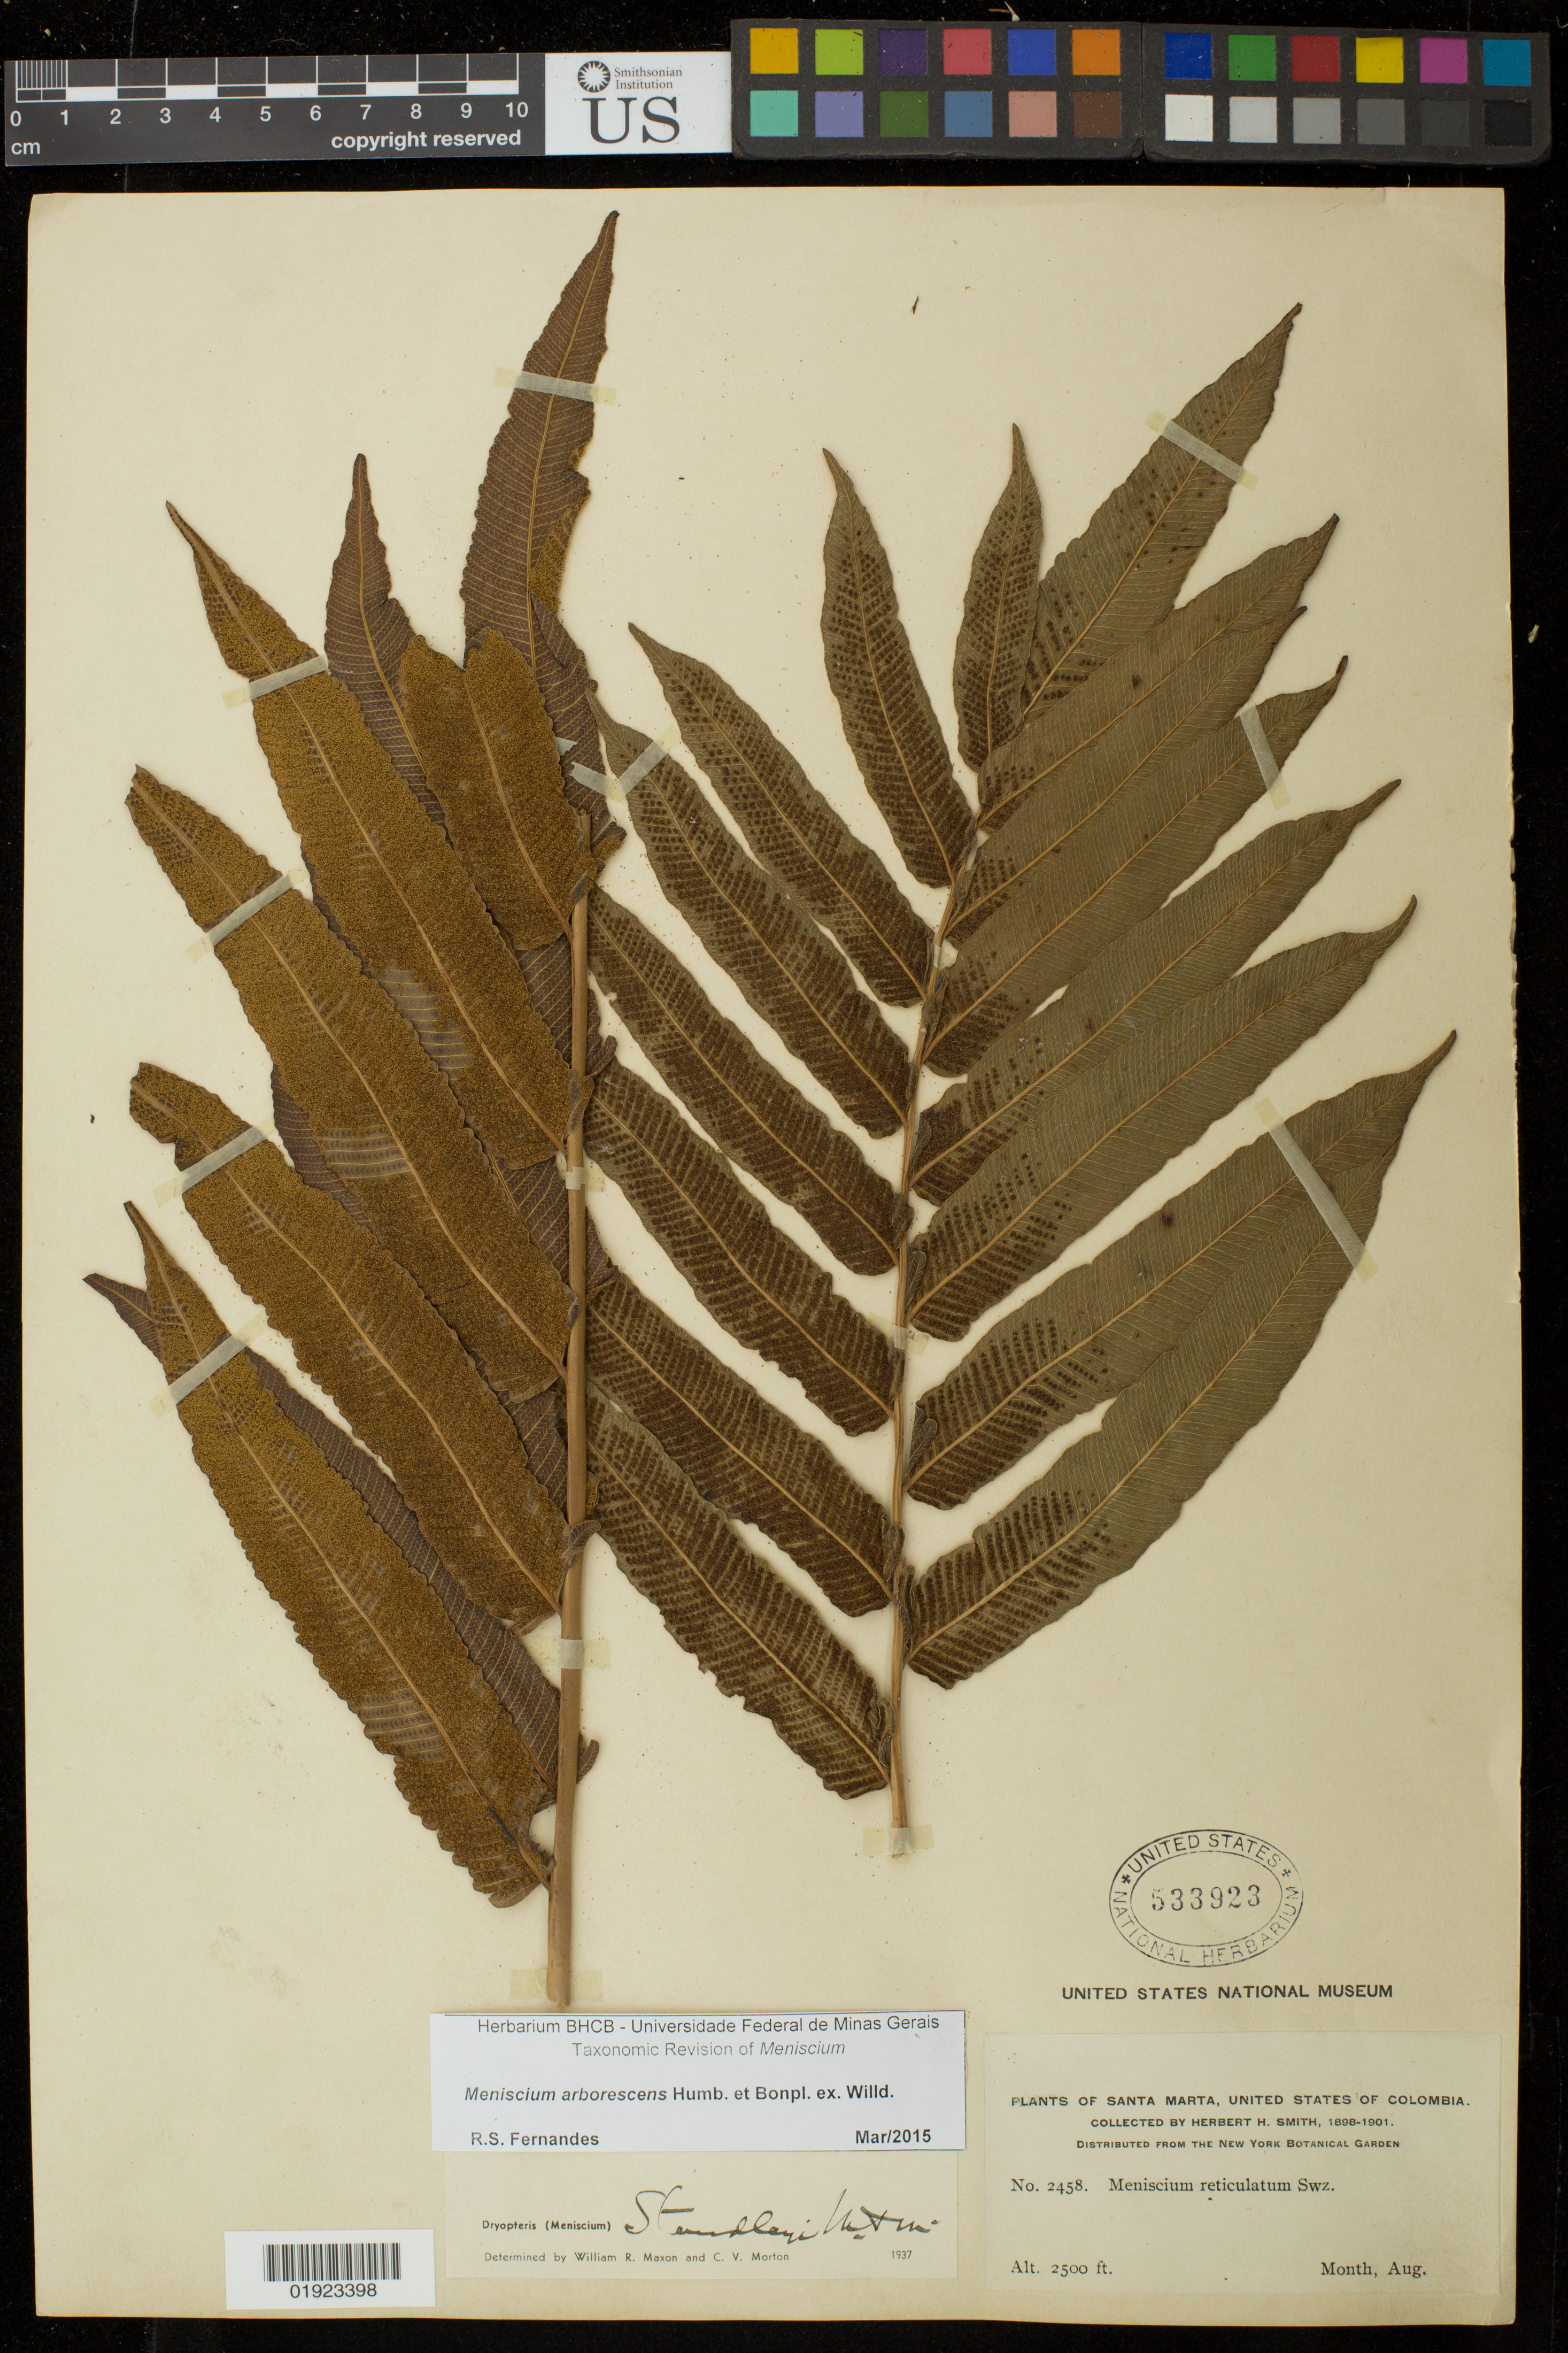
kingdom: Plantae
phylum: Tracheophyta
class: Polypodiopsida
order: Polypodiales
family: Thelypteridaceae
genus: Meniscium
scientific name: Meniscium arborescens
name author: Humb. & Bonpl. ex Willd.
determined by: Fernandes, R. S.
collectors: Herbert H. Smith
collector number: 2458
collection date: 1898/1901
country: Colombia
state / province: Magdalena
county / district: Santa Marta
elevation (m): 762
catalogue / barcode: US 533923